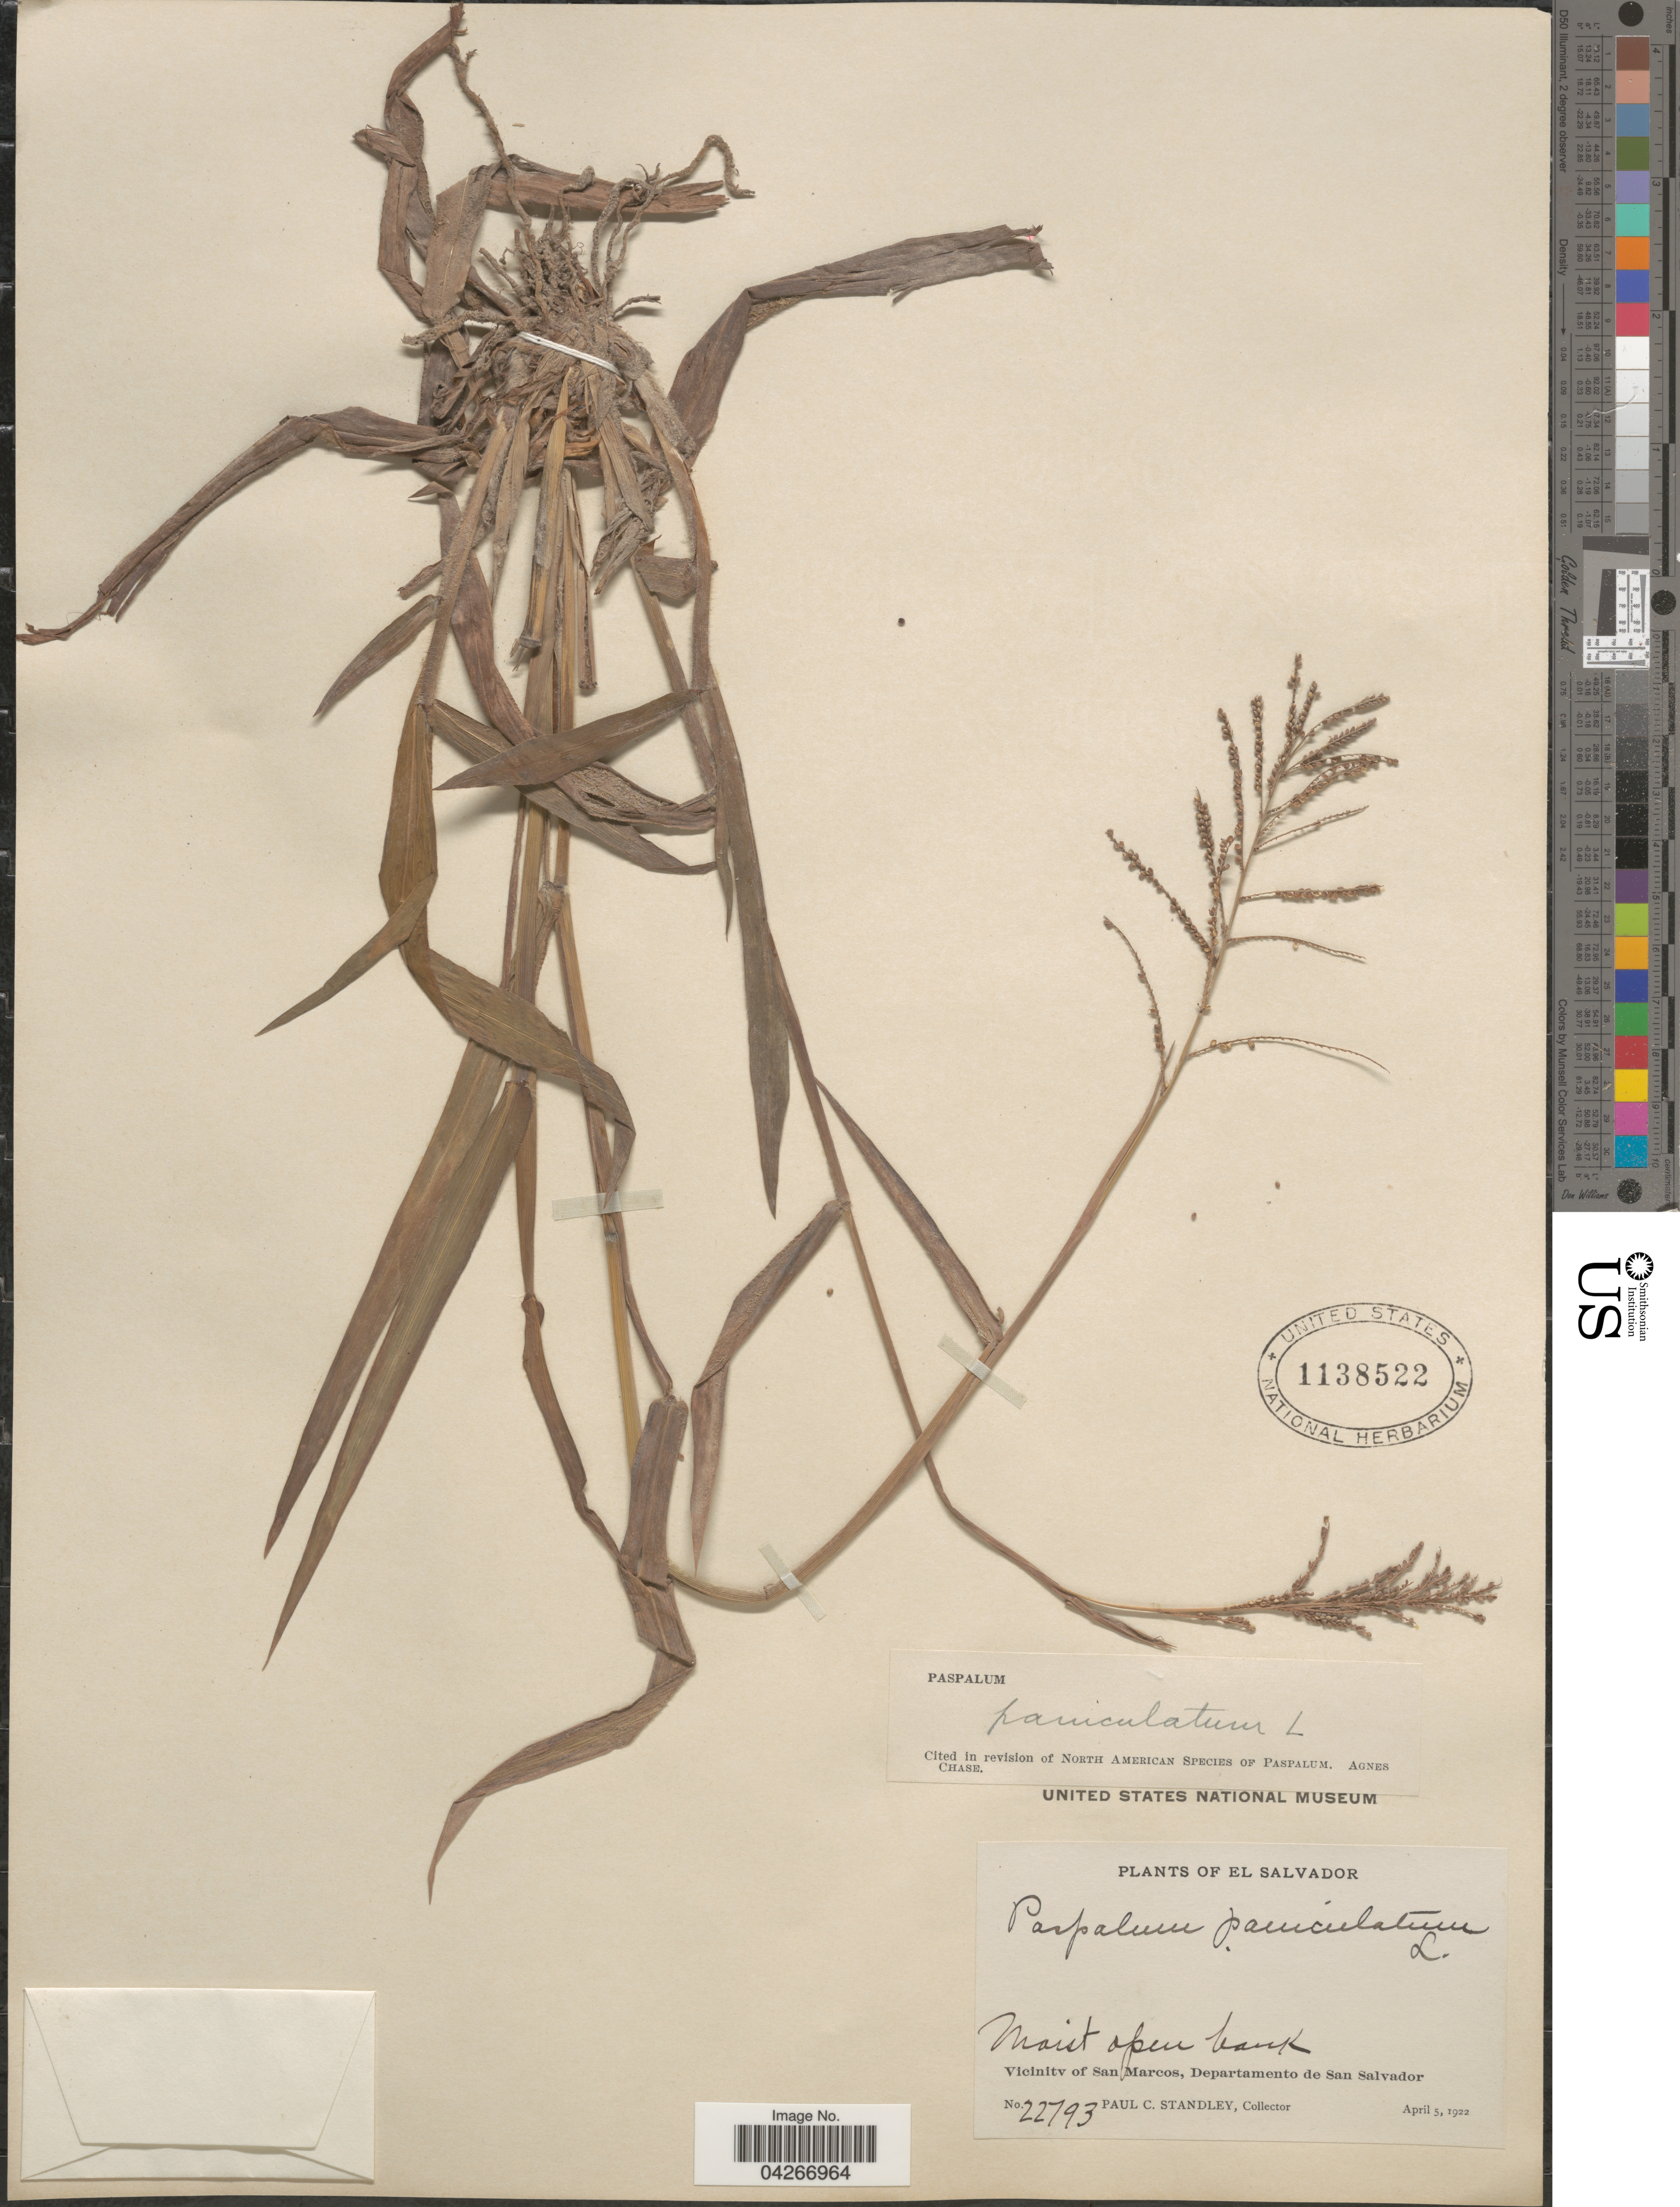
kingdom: Plantae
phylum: Tracheophyta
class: Liliopsida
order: Poales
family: Poaceae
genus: Paspalum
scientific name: Paspalum paniculatum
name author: L.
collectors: P. C. Standley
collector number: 22793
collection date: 1922-04-05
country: El Salvador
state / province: San Salvador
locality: Vicinity of San Marcos, Departamento de San Salvador.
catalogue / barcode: US 1138522